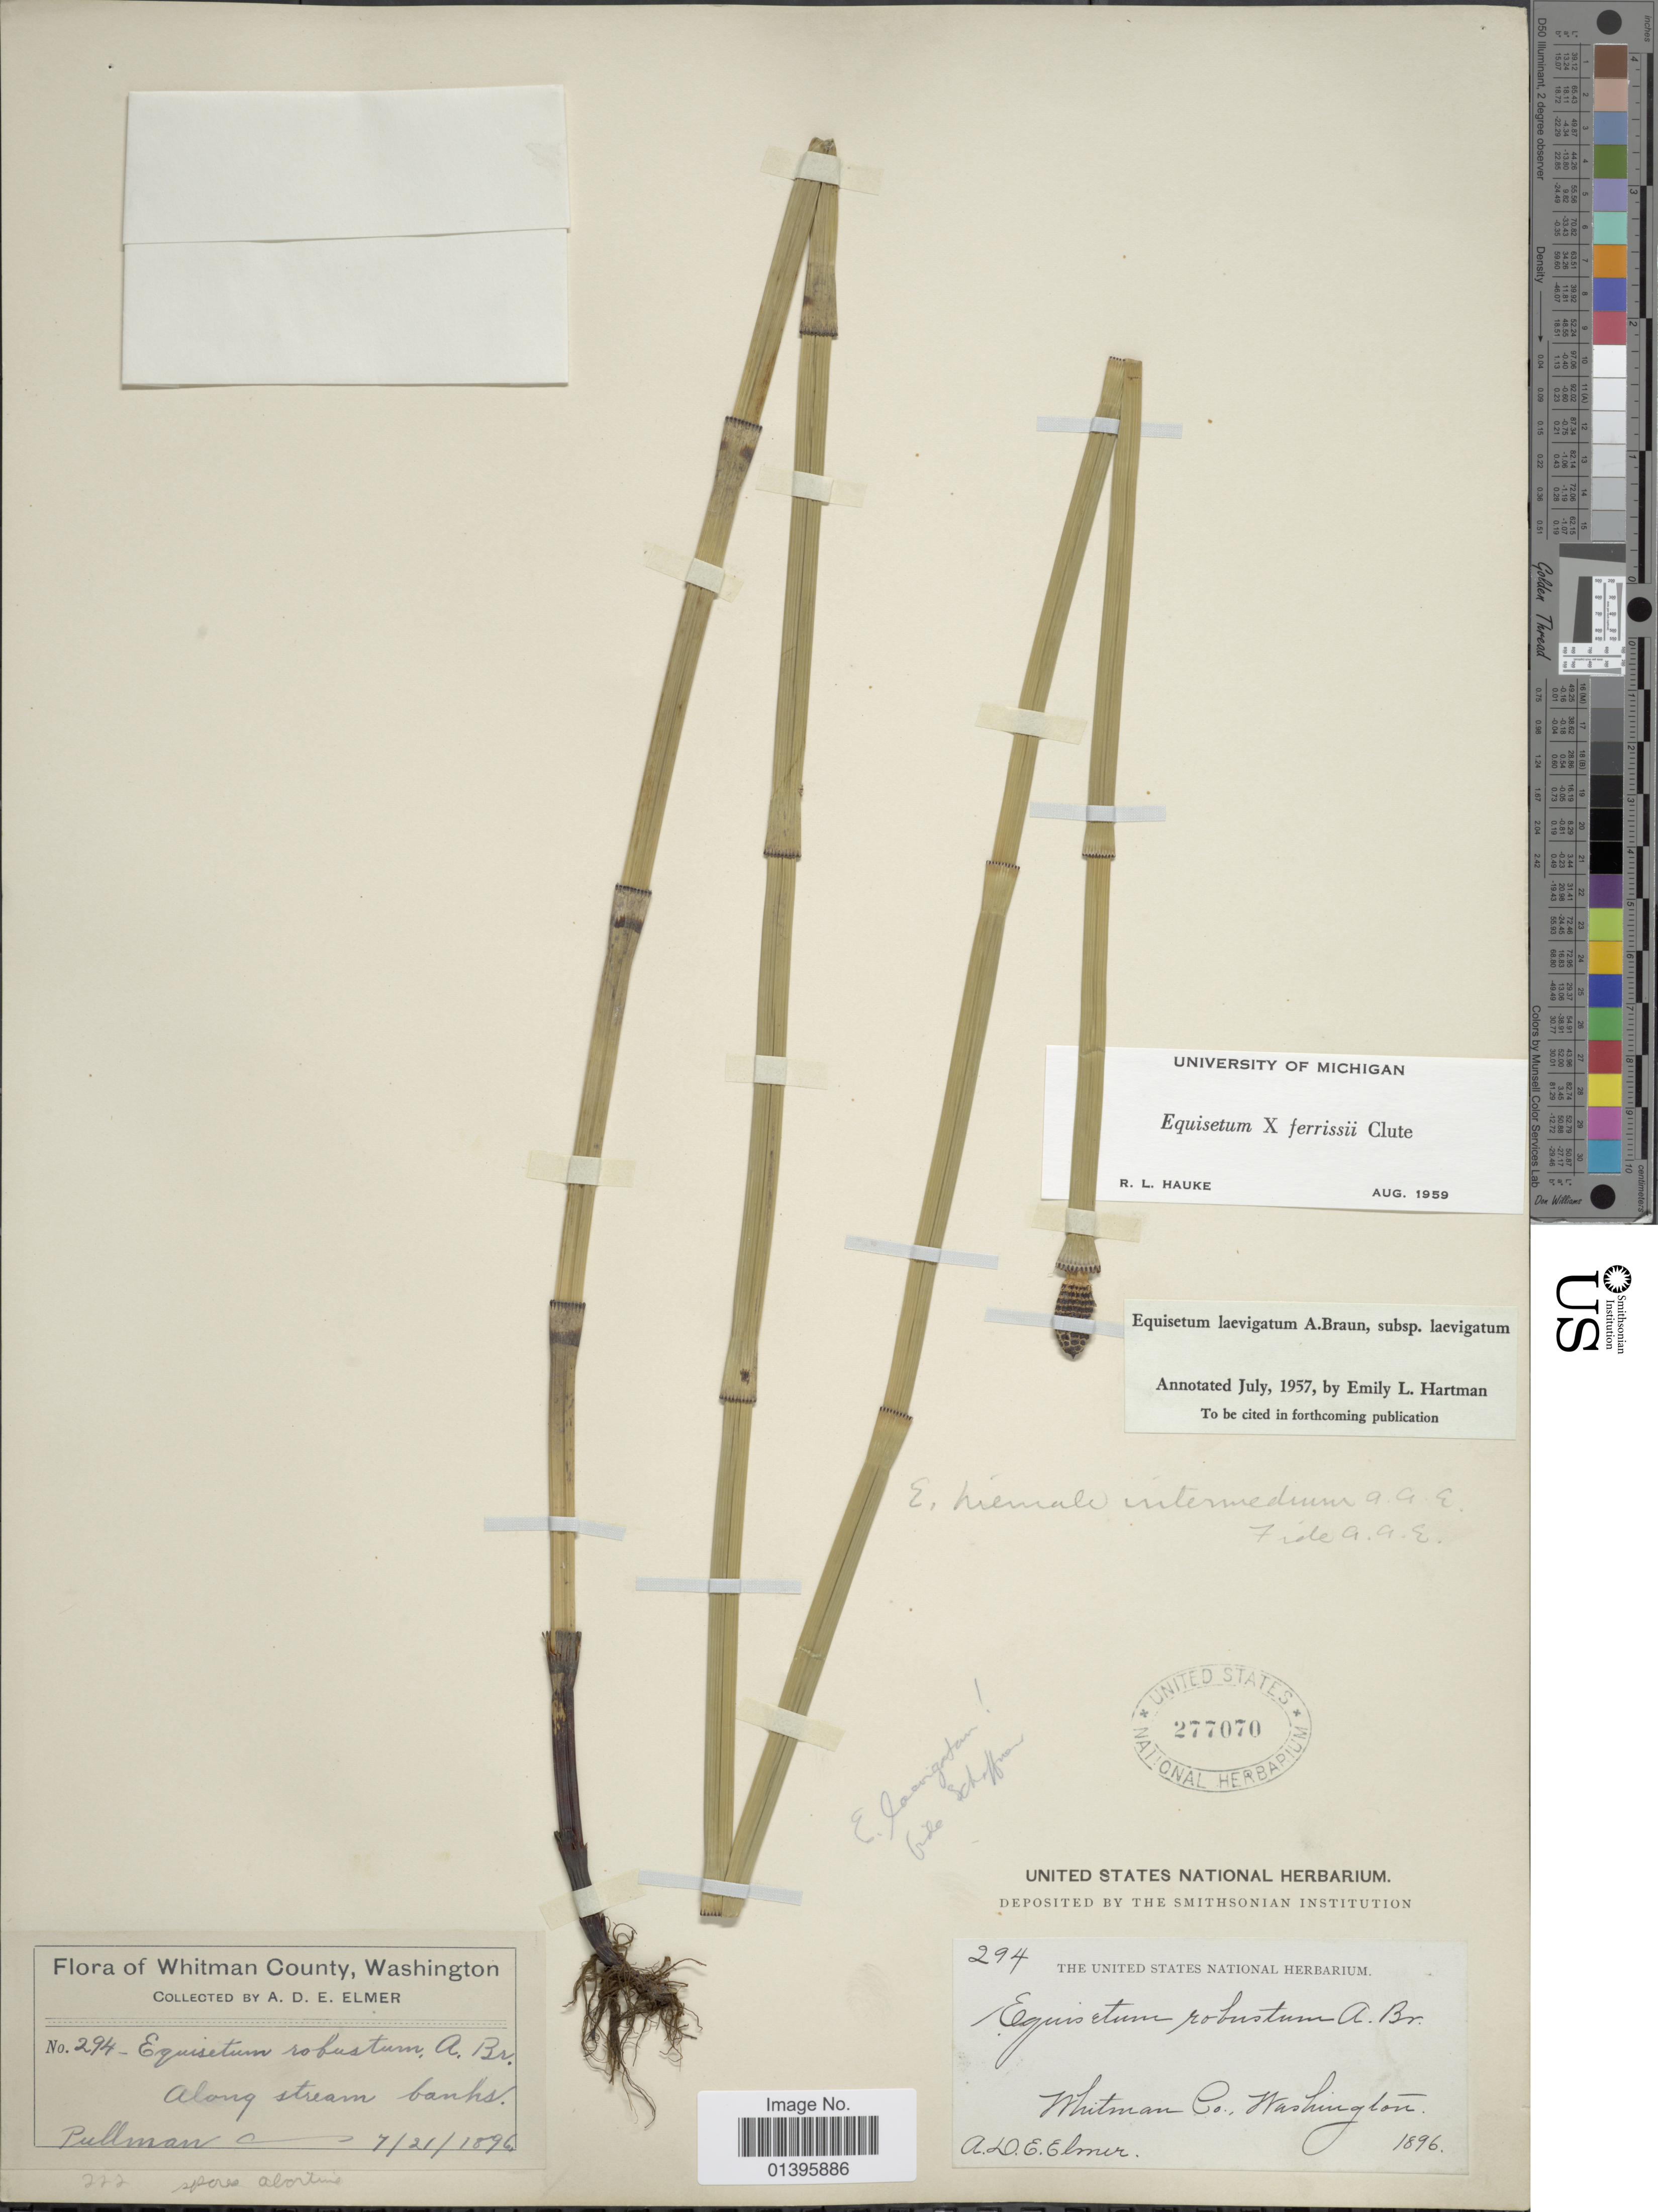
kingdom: Plantae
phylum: Tracheophyta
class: Polypodiopsida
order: Equisetales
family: Equisetaceae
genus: Equisetum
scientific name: Equisetum x ferrissii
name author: Clute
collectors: A. D. E. Elmer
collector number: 294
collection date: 1896-07-21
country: United States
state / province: Washington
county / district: Whitman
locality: Whitman County.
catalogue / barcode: US 277070